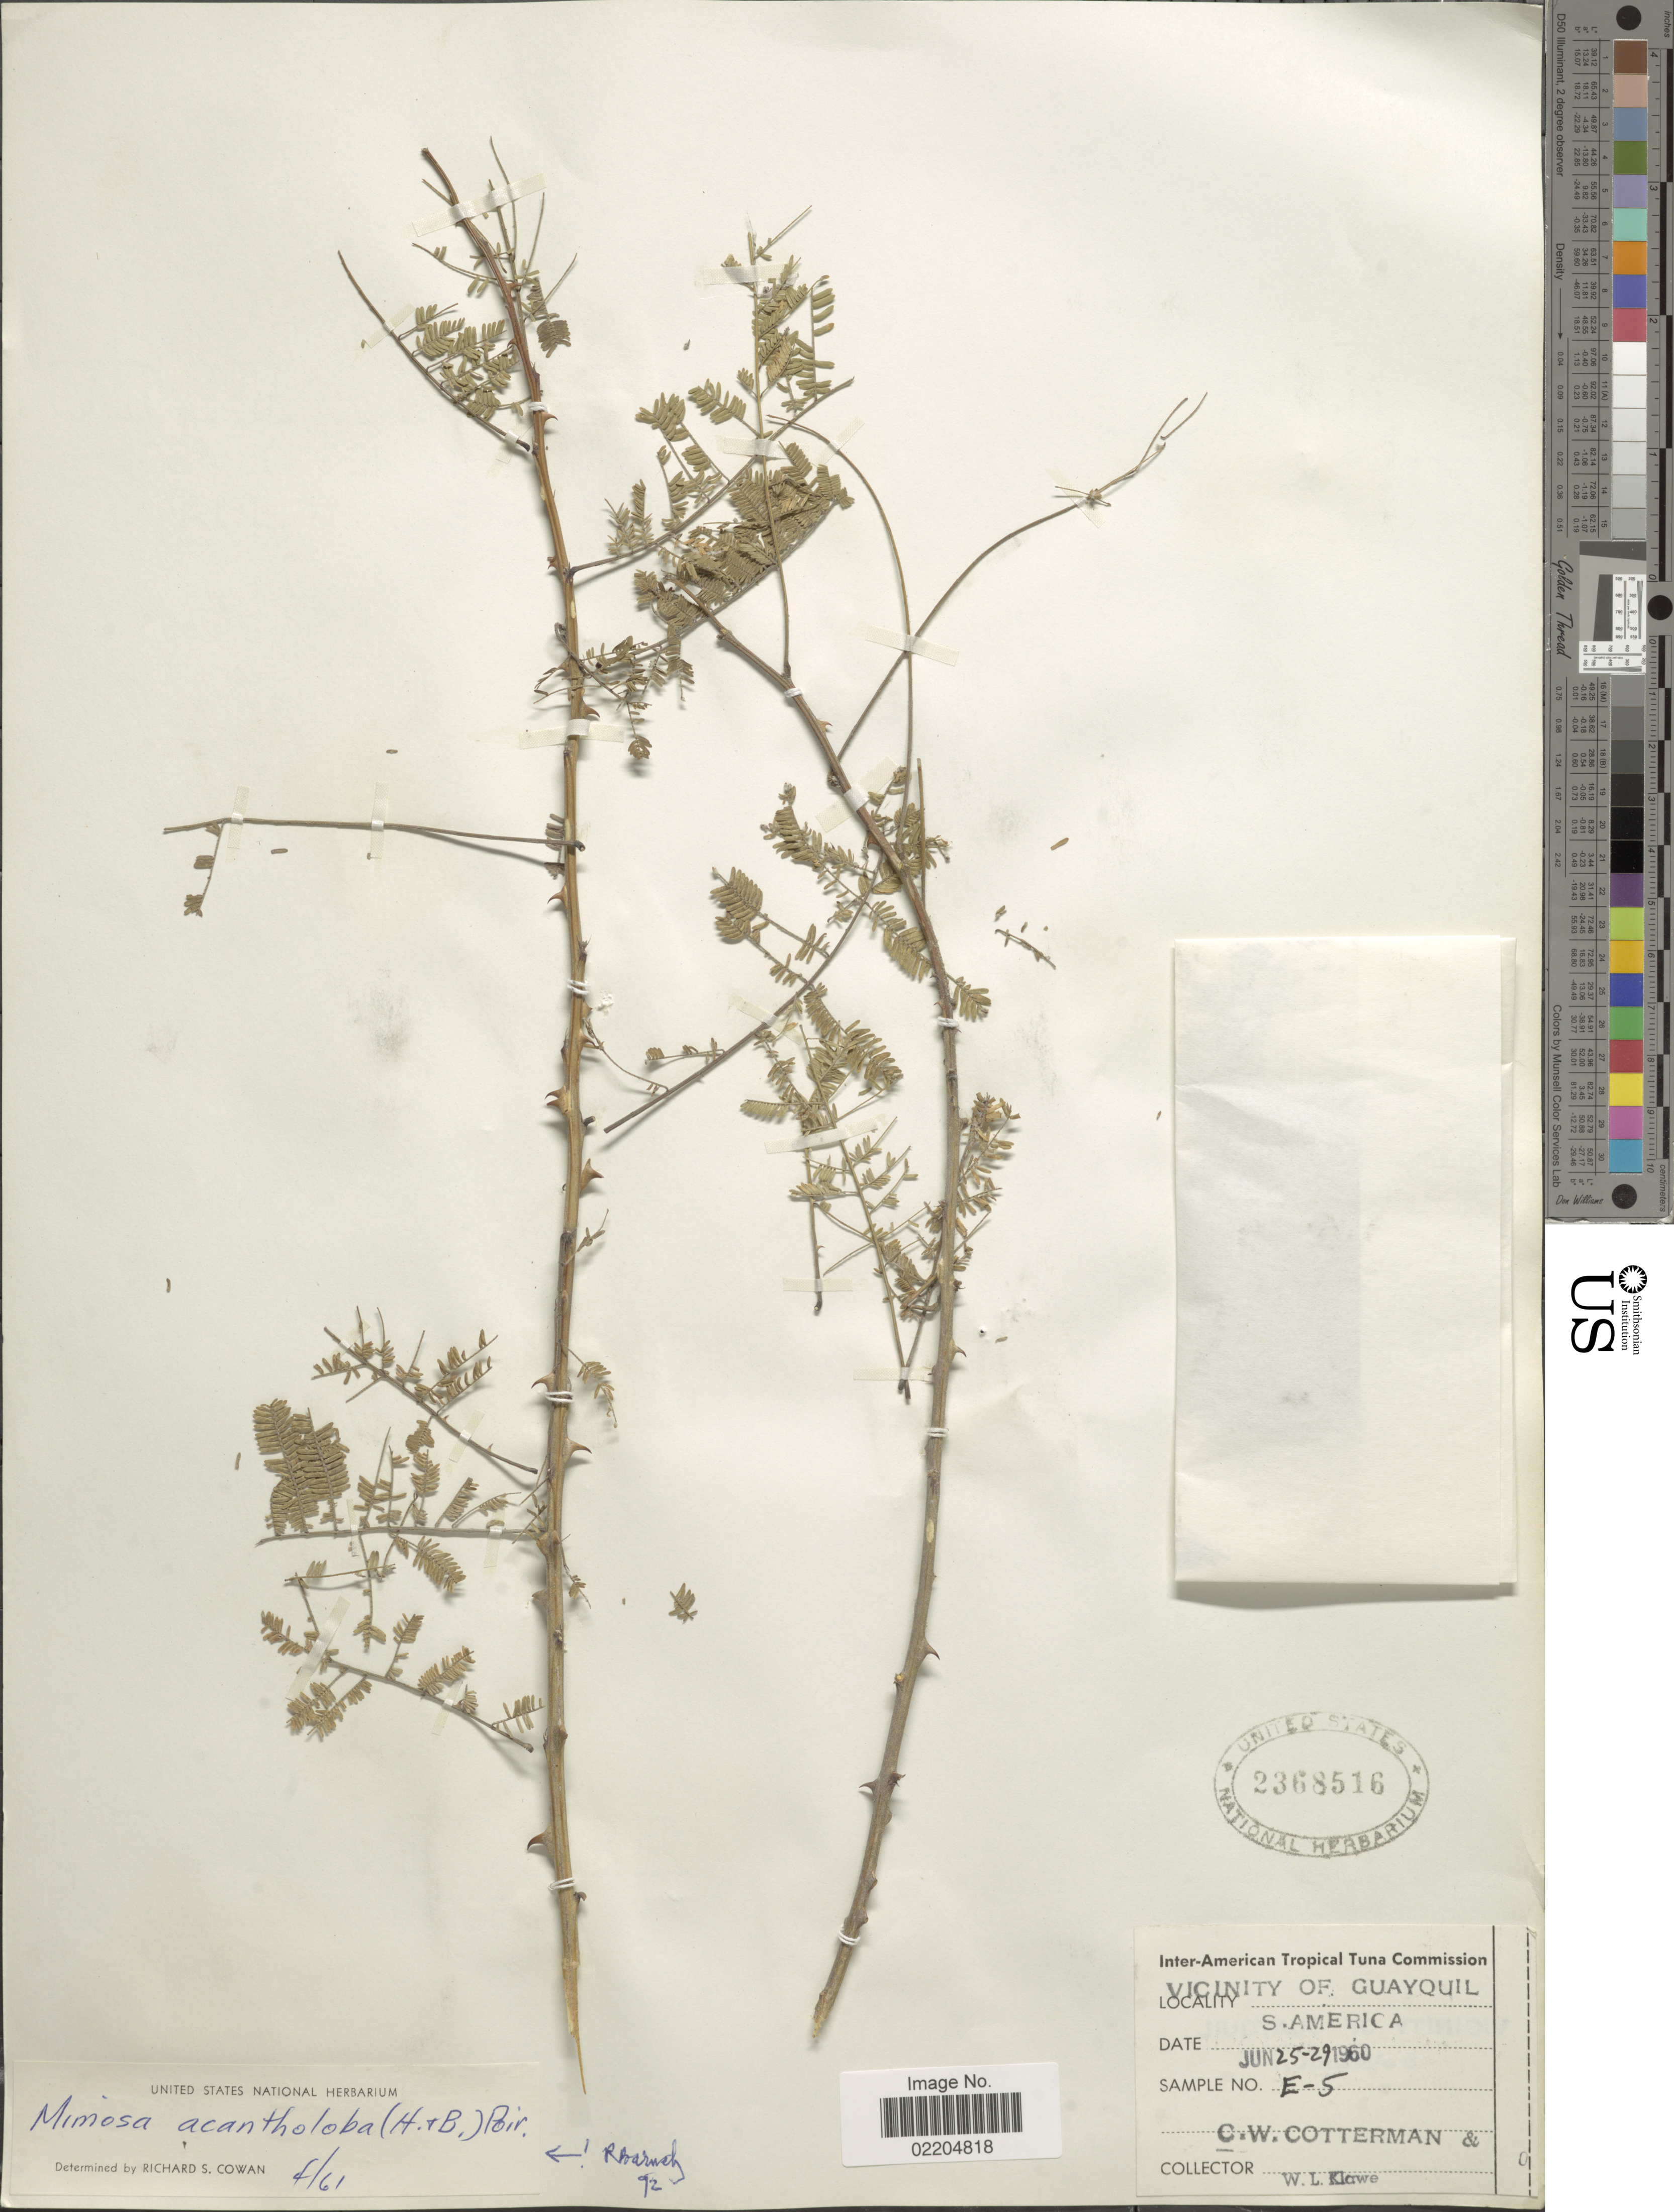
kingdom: Plantae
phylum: Tracheophyta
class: Magnoliopsida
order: Fabales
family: Fabaceae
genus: Mimosa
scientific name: Mimosa acantholoba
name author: (Willd.) Poir.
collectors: C. Cotterman & W. Klawe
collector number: E-5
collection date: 1960-06-25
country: Ecuador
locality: Vicinity of Guayquil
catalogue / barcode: US 2368516